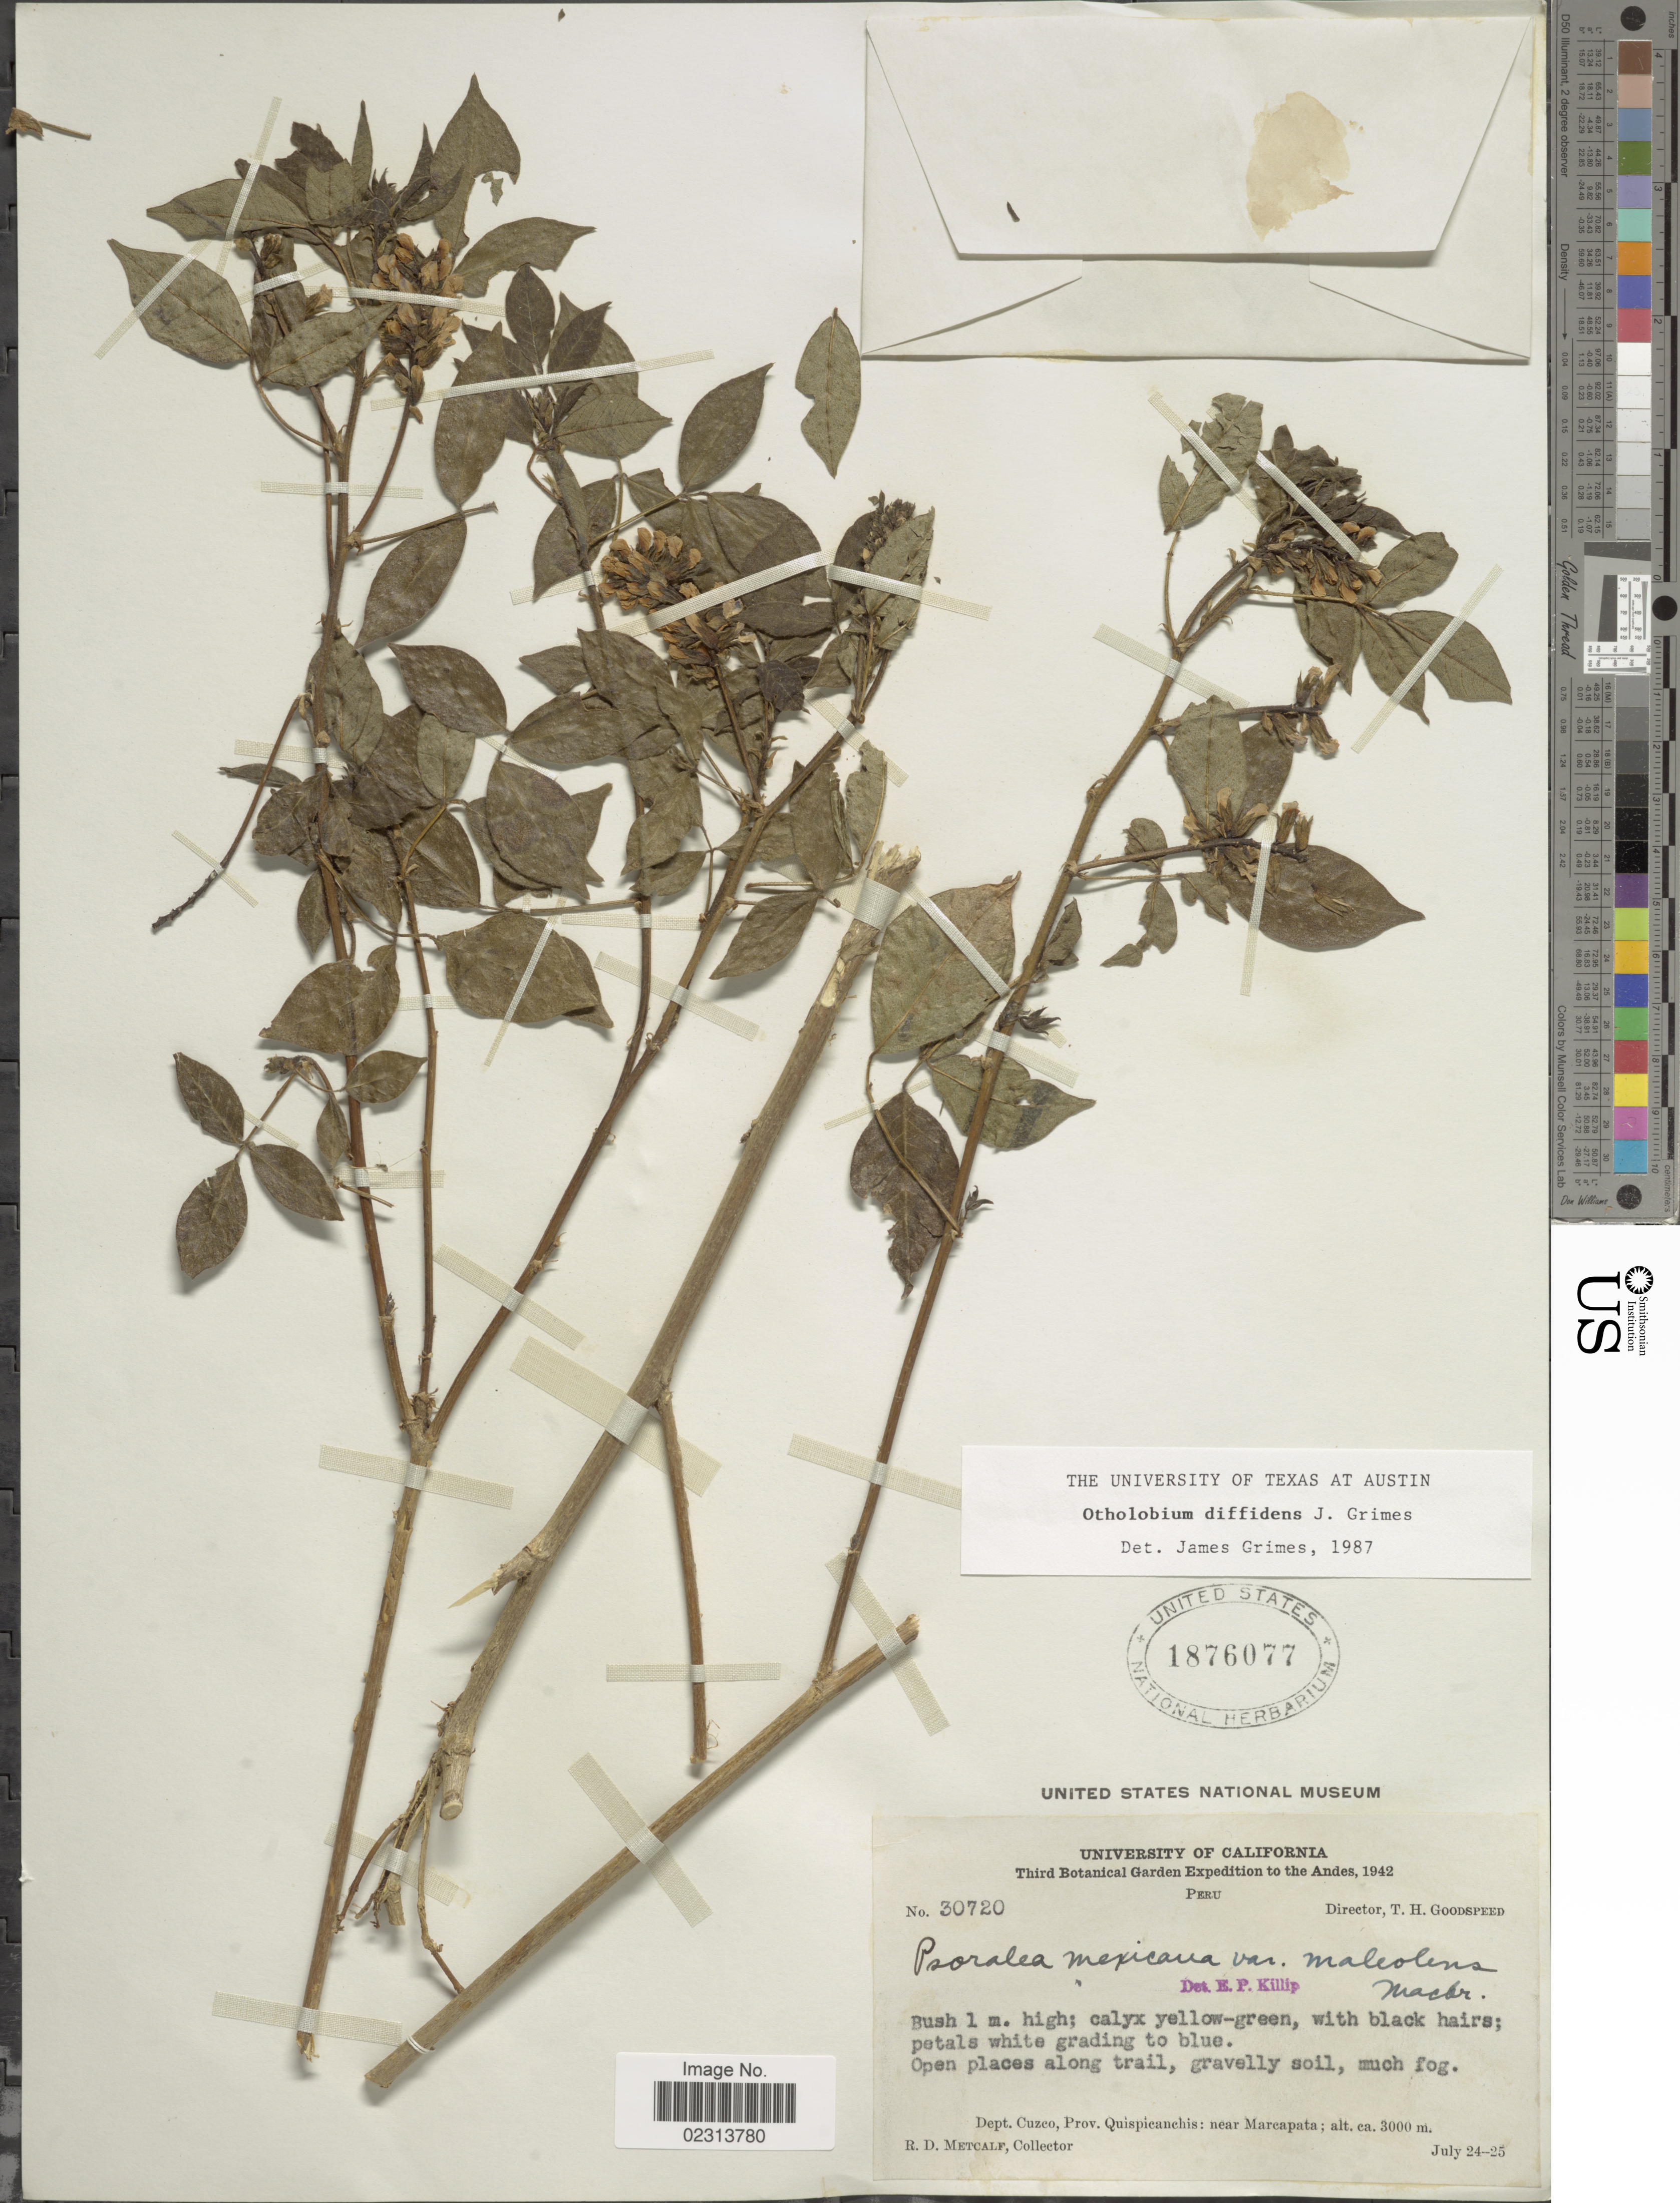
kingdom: Plantae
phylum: Tracheophyta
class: Magnoliopsida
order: Fabales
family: Fabaceae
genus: Otholobium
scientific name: Otholobium diffidens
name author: J.W. Grimes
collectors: R. D. Metcalf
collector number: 30720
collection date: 1942-07-24/1942-07-25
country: Peru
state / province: Cusco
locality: Dept. Cuzco, Prov. Quispicanchis: near Marcapata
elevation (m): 3000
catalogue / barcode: US 1876077